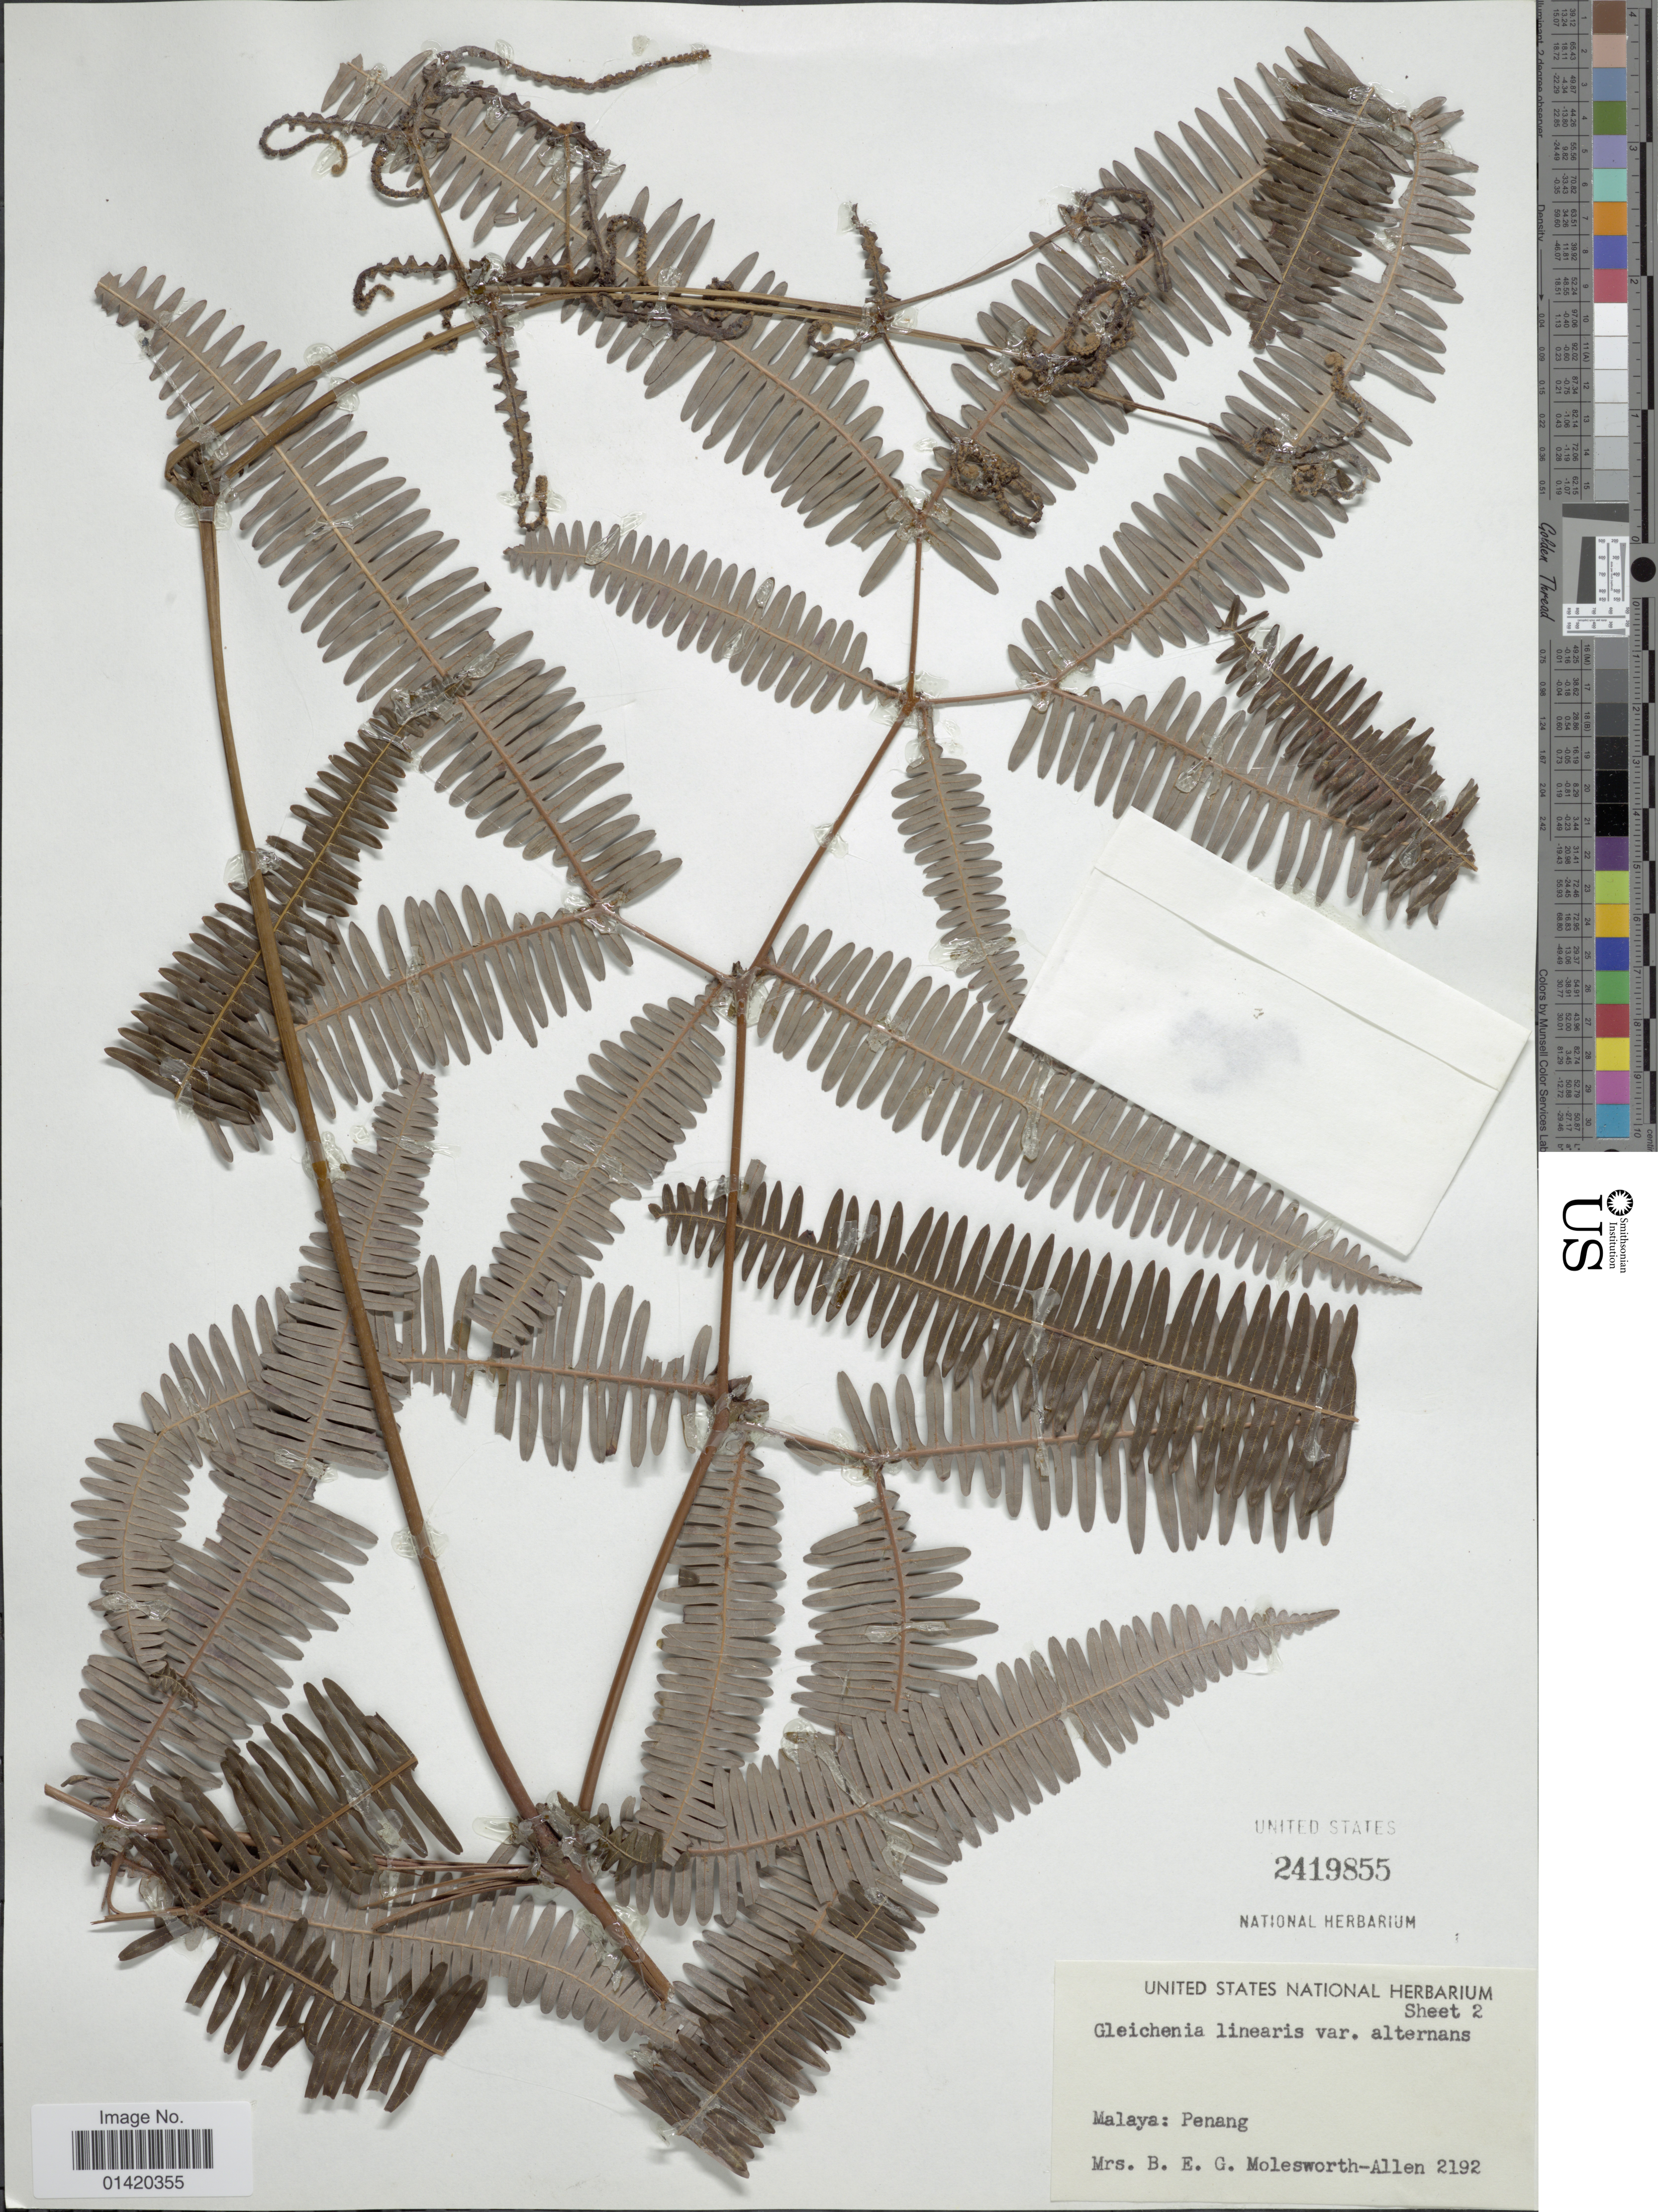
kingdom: Plantae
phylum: Tracheophyta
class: Polypodiopsida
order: Gleicheniales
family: Gleicheniaceae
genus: Dicranopteris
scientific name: Dicranopteris linearis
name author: (Burm. f.) Underw.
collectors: Mrs. B. E. G. Molesworth-Allen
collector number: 2192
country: Malaysia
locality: Malaya: Penang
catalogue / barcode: US 2419855